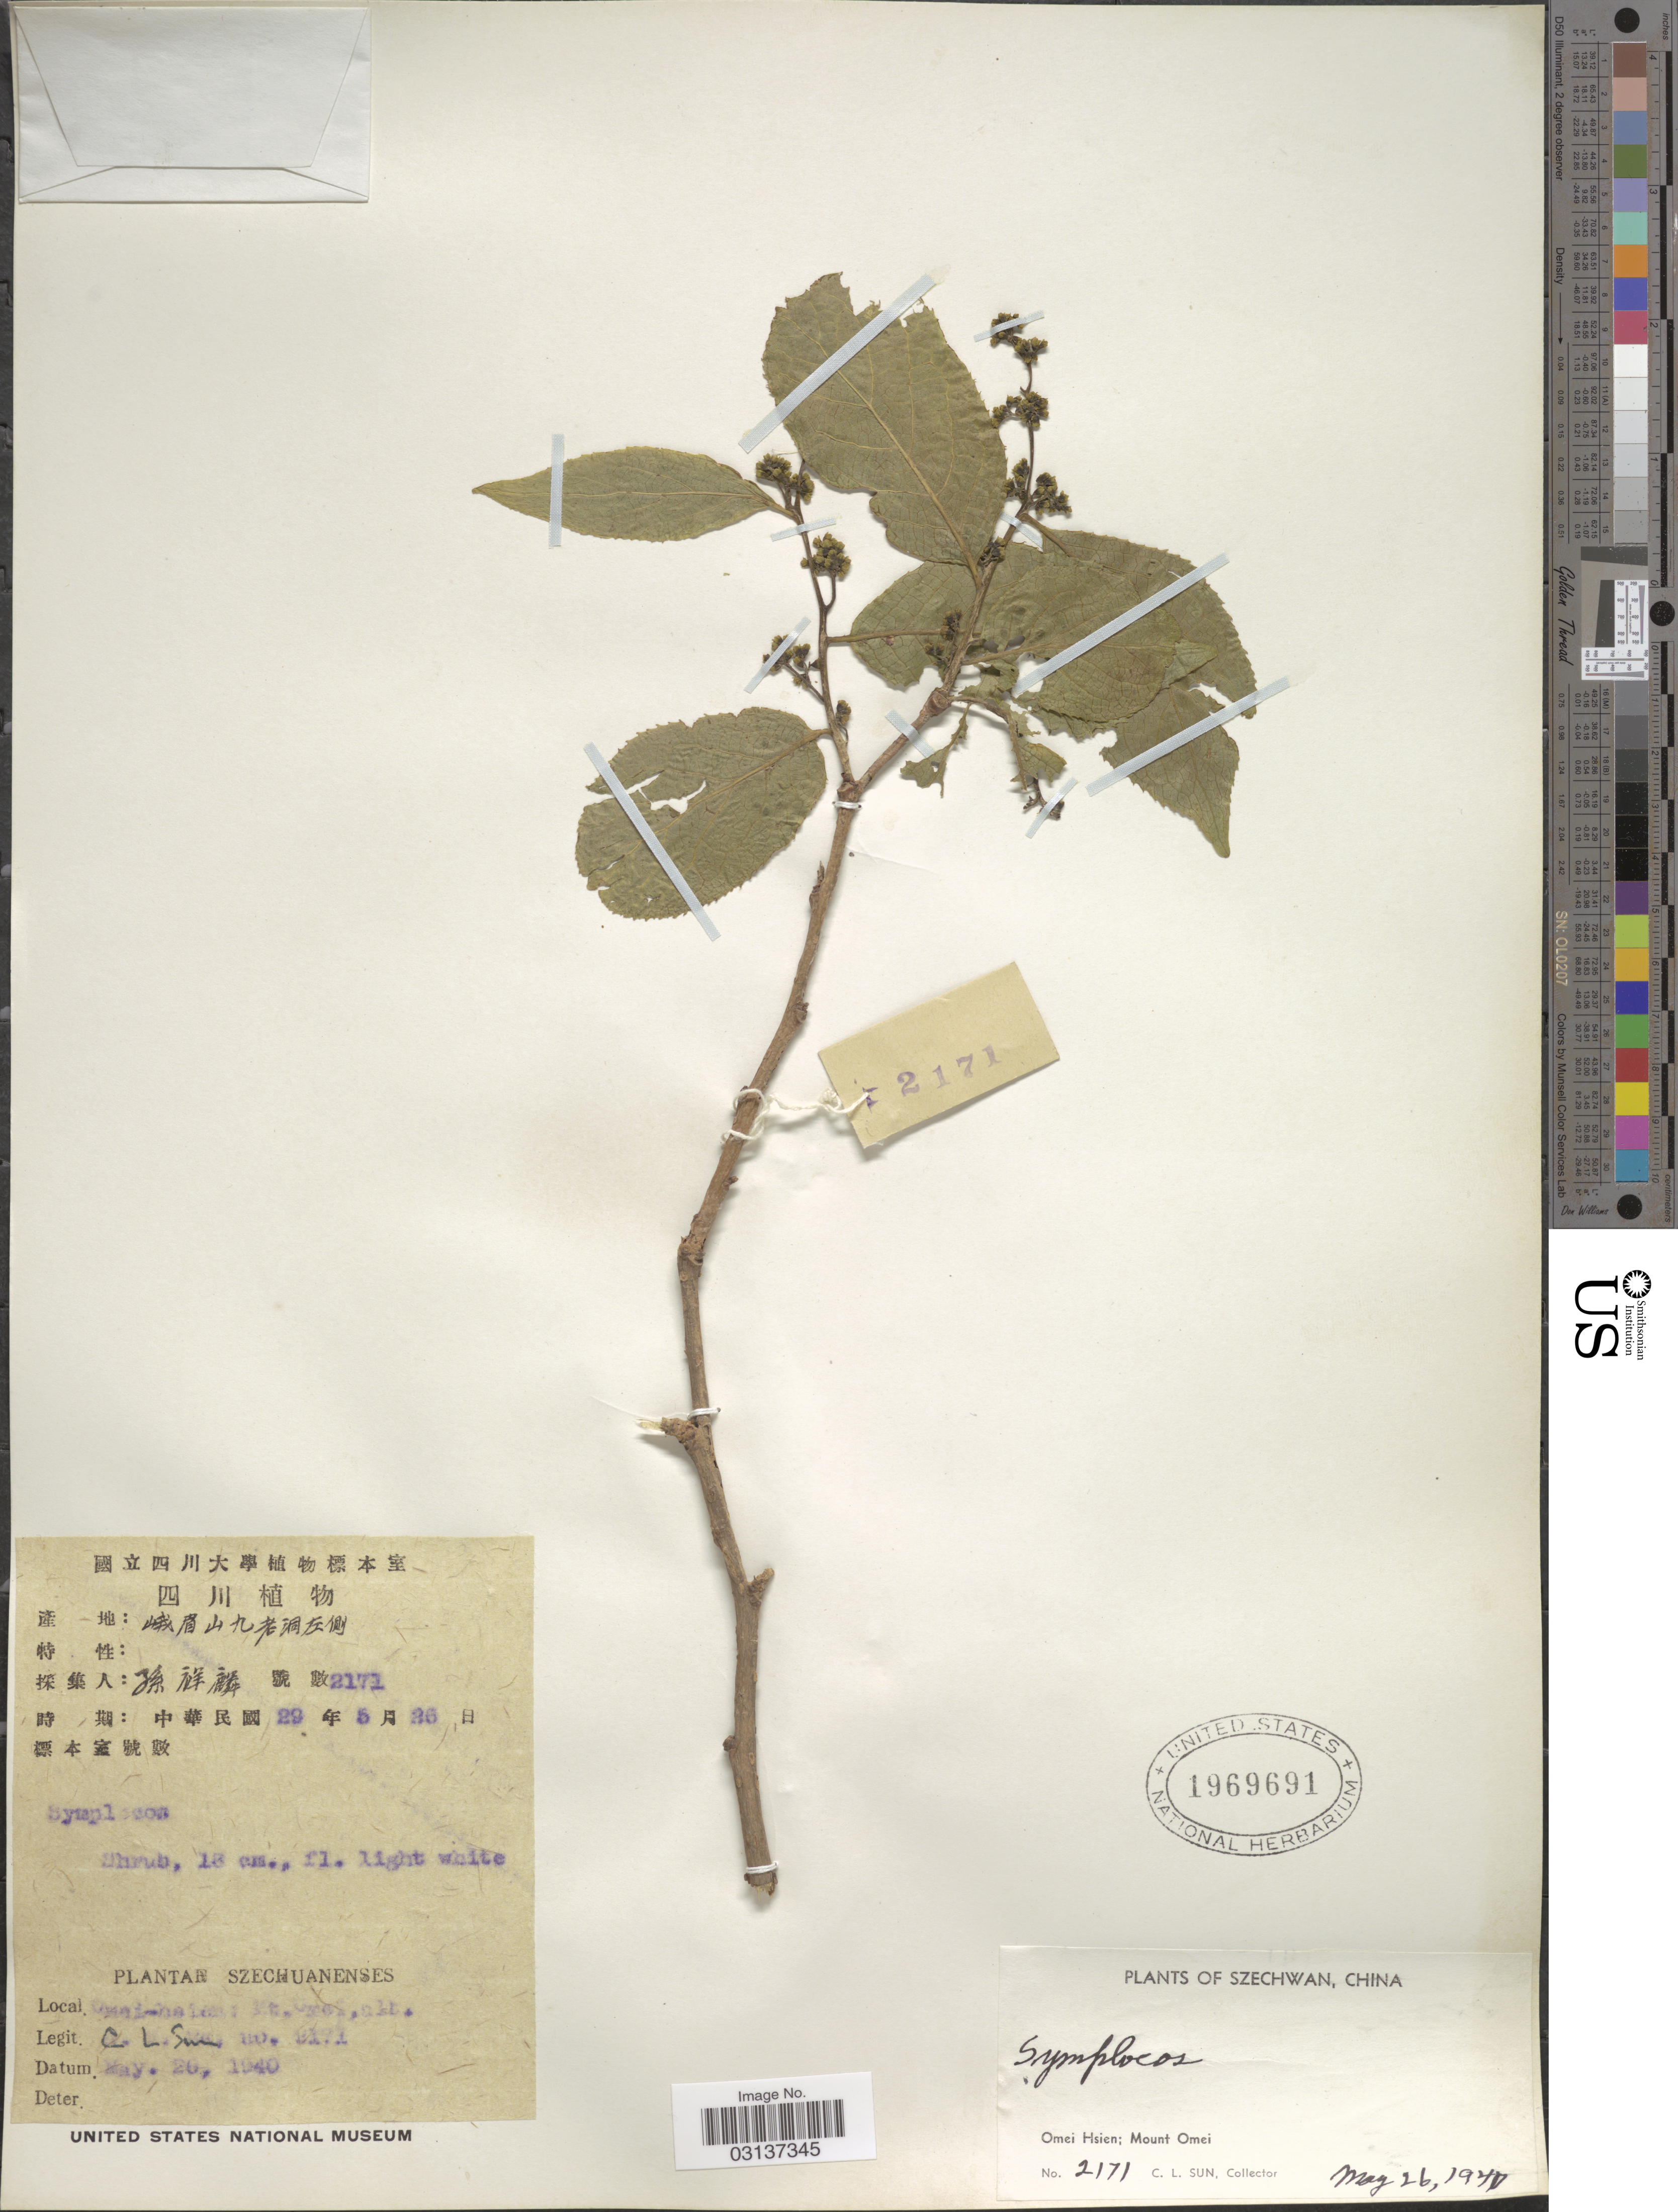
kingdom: Plantae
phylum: Tracheophyta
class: Magnoliopsida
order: Ericales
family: Symplocaceae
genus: Symplocos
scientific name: Symplocos sp.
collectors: C. Sun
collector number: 2171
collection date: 1940-05-26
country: China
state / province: Sichuan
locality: Szechwan. Omei Hsien; Mount Omei.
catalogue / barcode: US 1969691